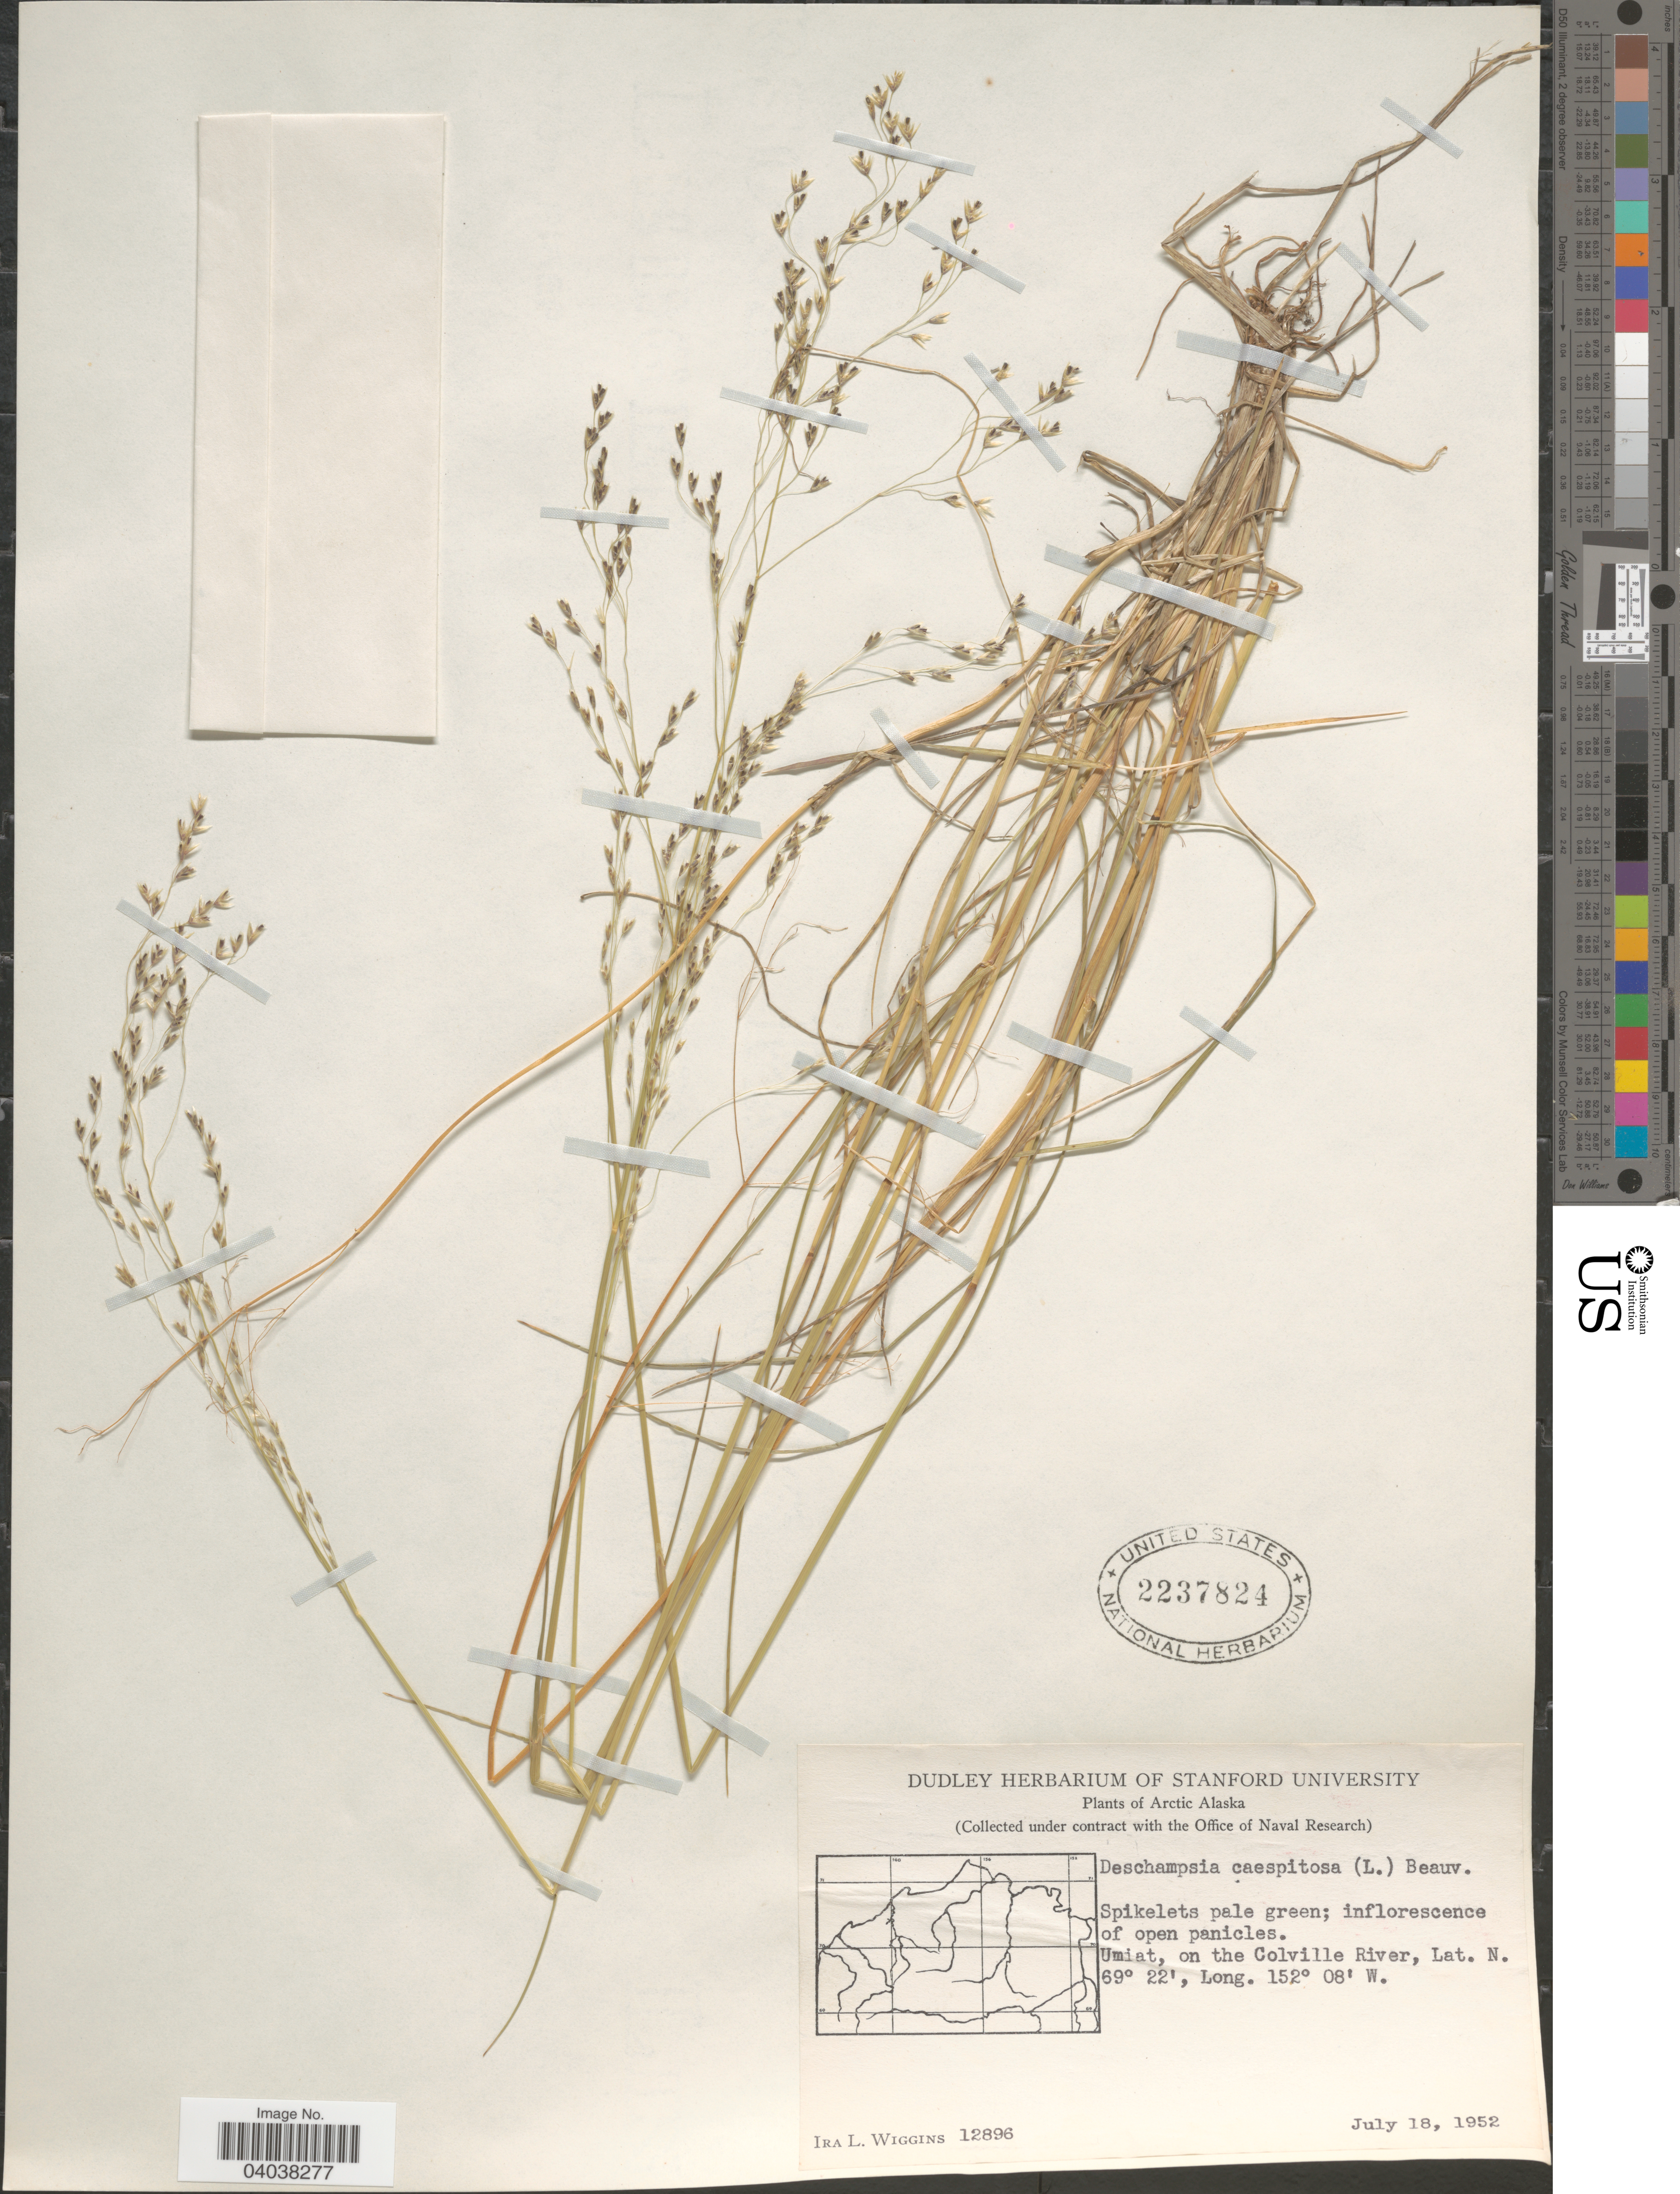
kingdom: Plantae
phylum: Tracheophyta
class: Liliopsida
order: Poales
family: Poaceae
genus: Deschampsia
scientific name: Deschampsia cespitosa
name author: (L.) P. Beauv.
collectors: I. L. Wiggins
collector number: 12896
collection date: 1952-07-18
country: United States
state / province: Alaska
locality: Arctic Alaska. Umiat, on the Colville River.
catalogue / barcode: US 2237824